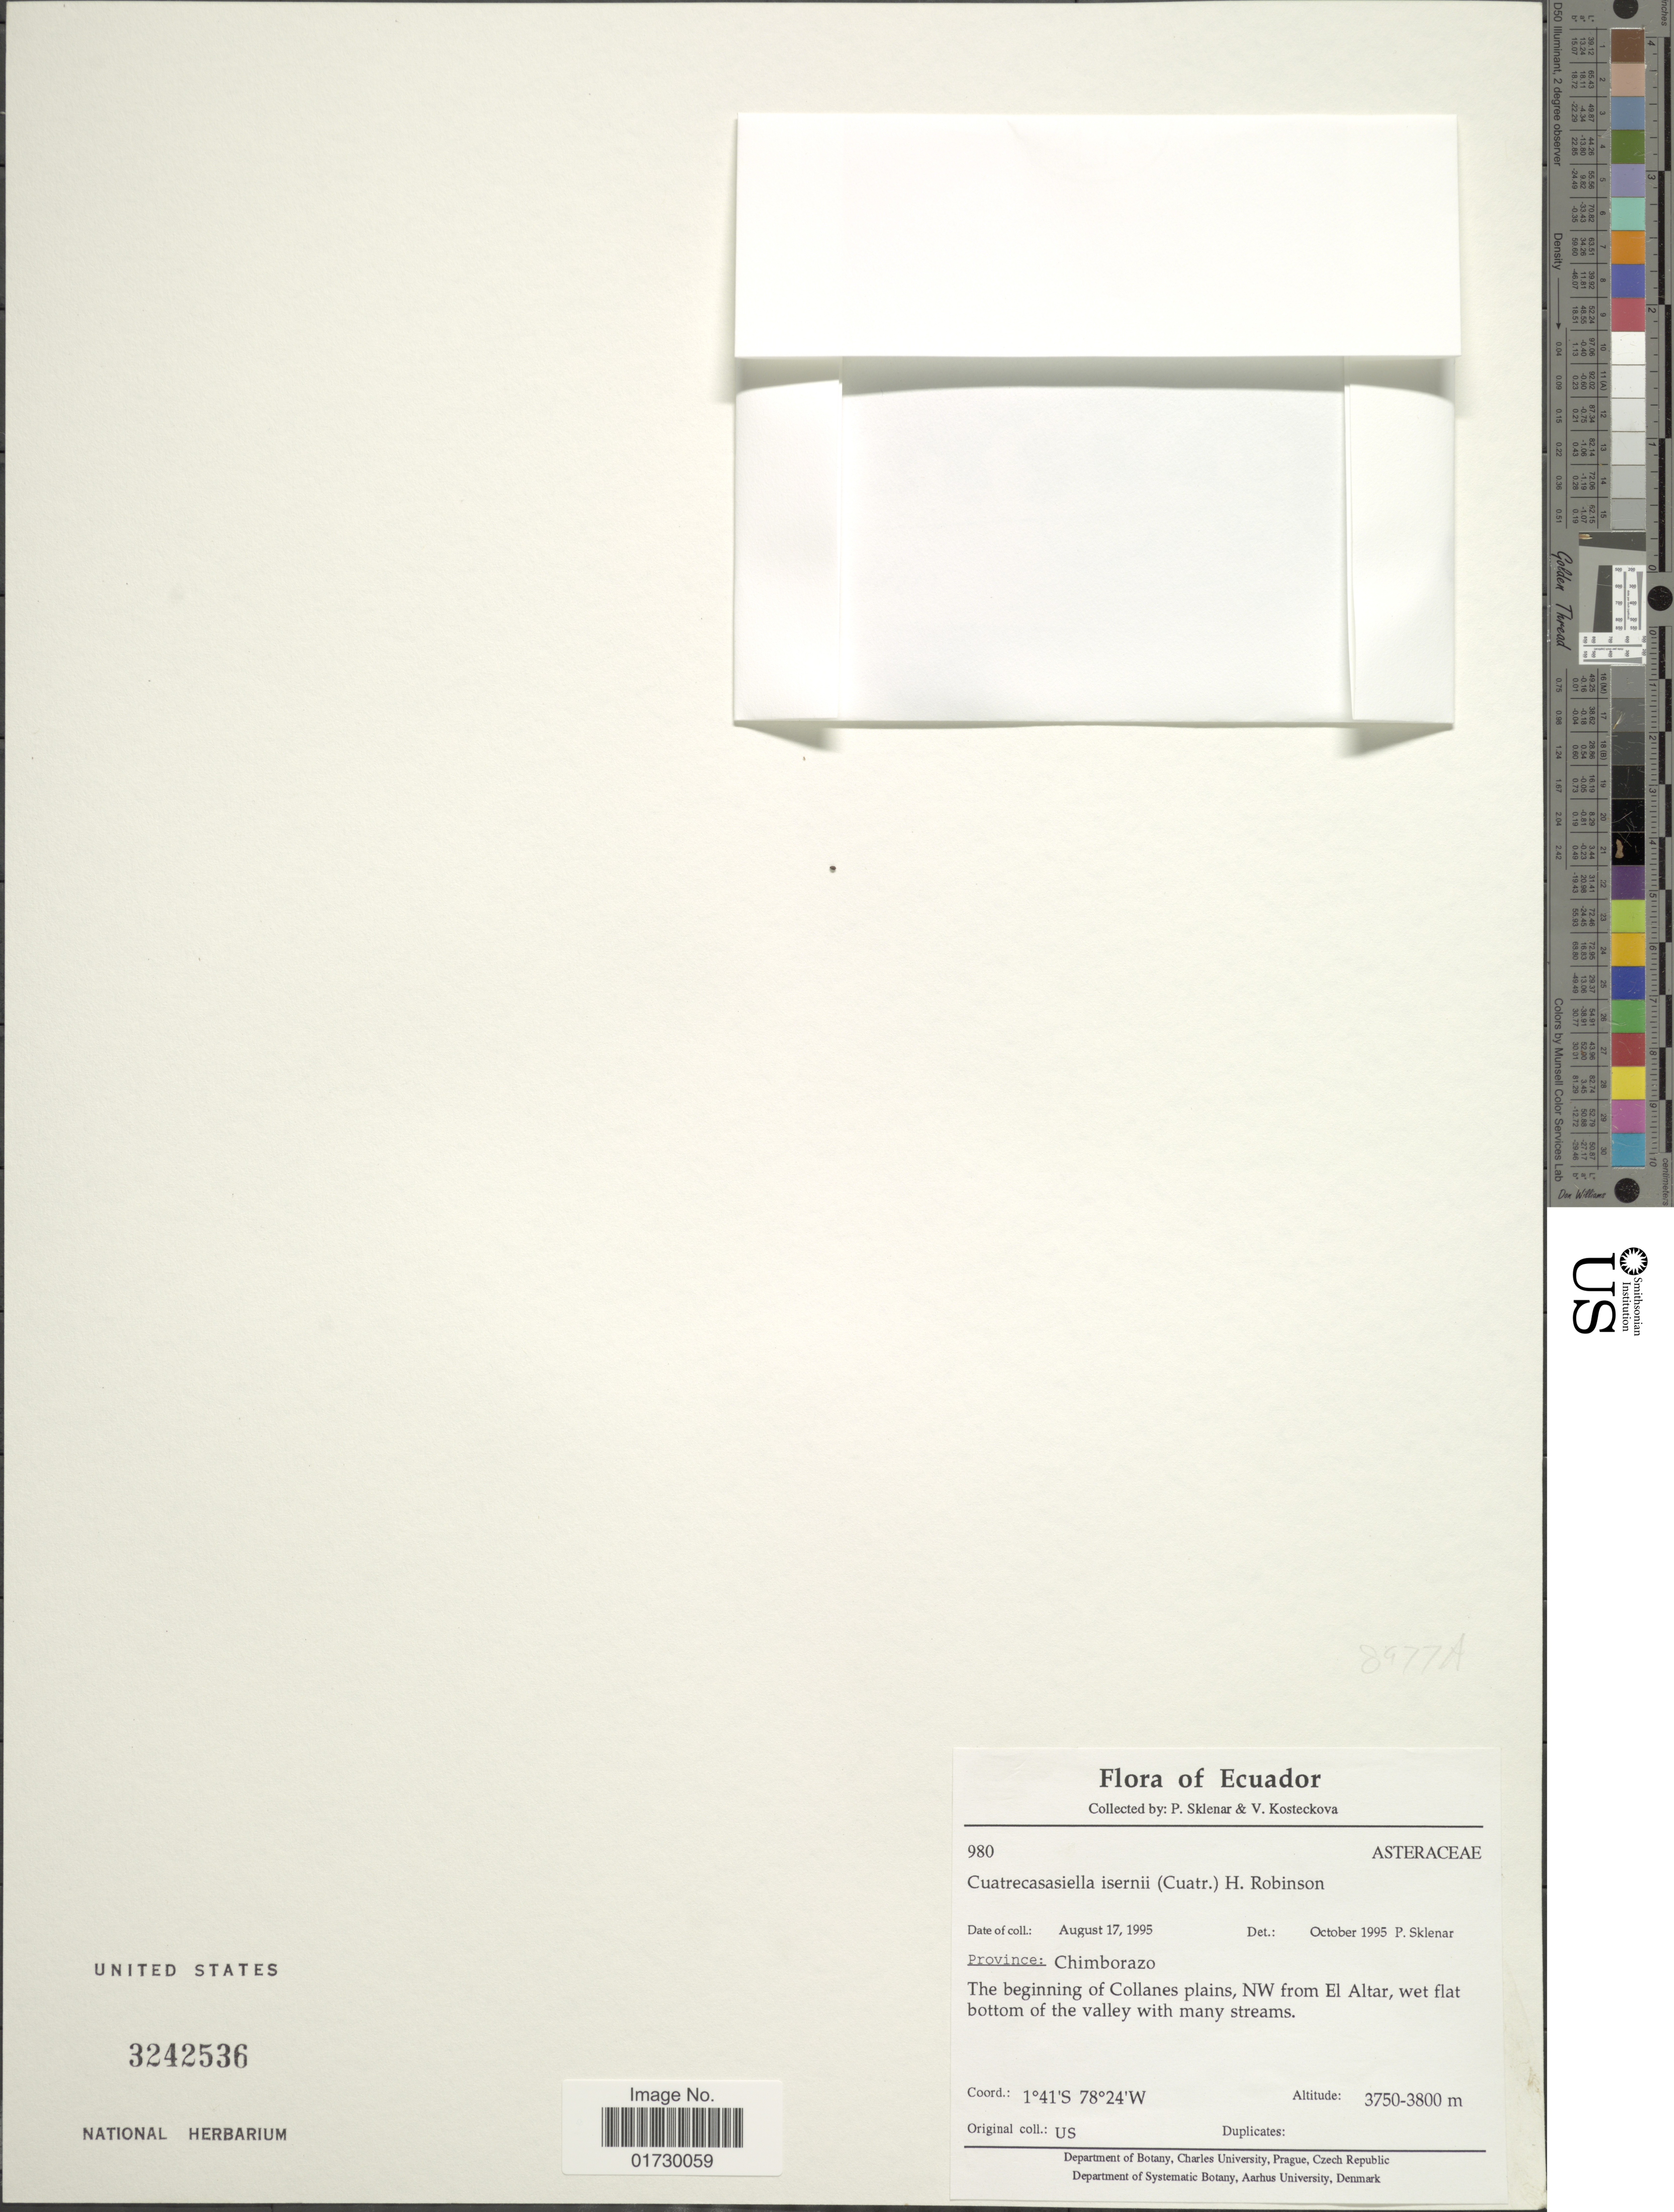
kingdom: Plantae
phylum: Tracheophyta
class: Magnoliopsida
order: Asterales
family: Asteraceae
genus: Cuatrecasasiella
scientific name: Cuatrecasasiella isernii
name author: (Cuatrec.) H. Rob.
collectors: P. Sklenár & V. Kosteckova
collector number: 980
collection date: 1995-08-17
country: Ecuador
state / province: Chimborazo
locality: Province: Chimborazo, The beginning of Collanes plains, NW from El Altar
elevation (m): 3750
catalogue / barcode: US 3242536